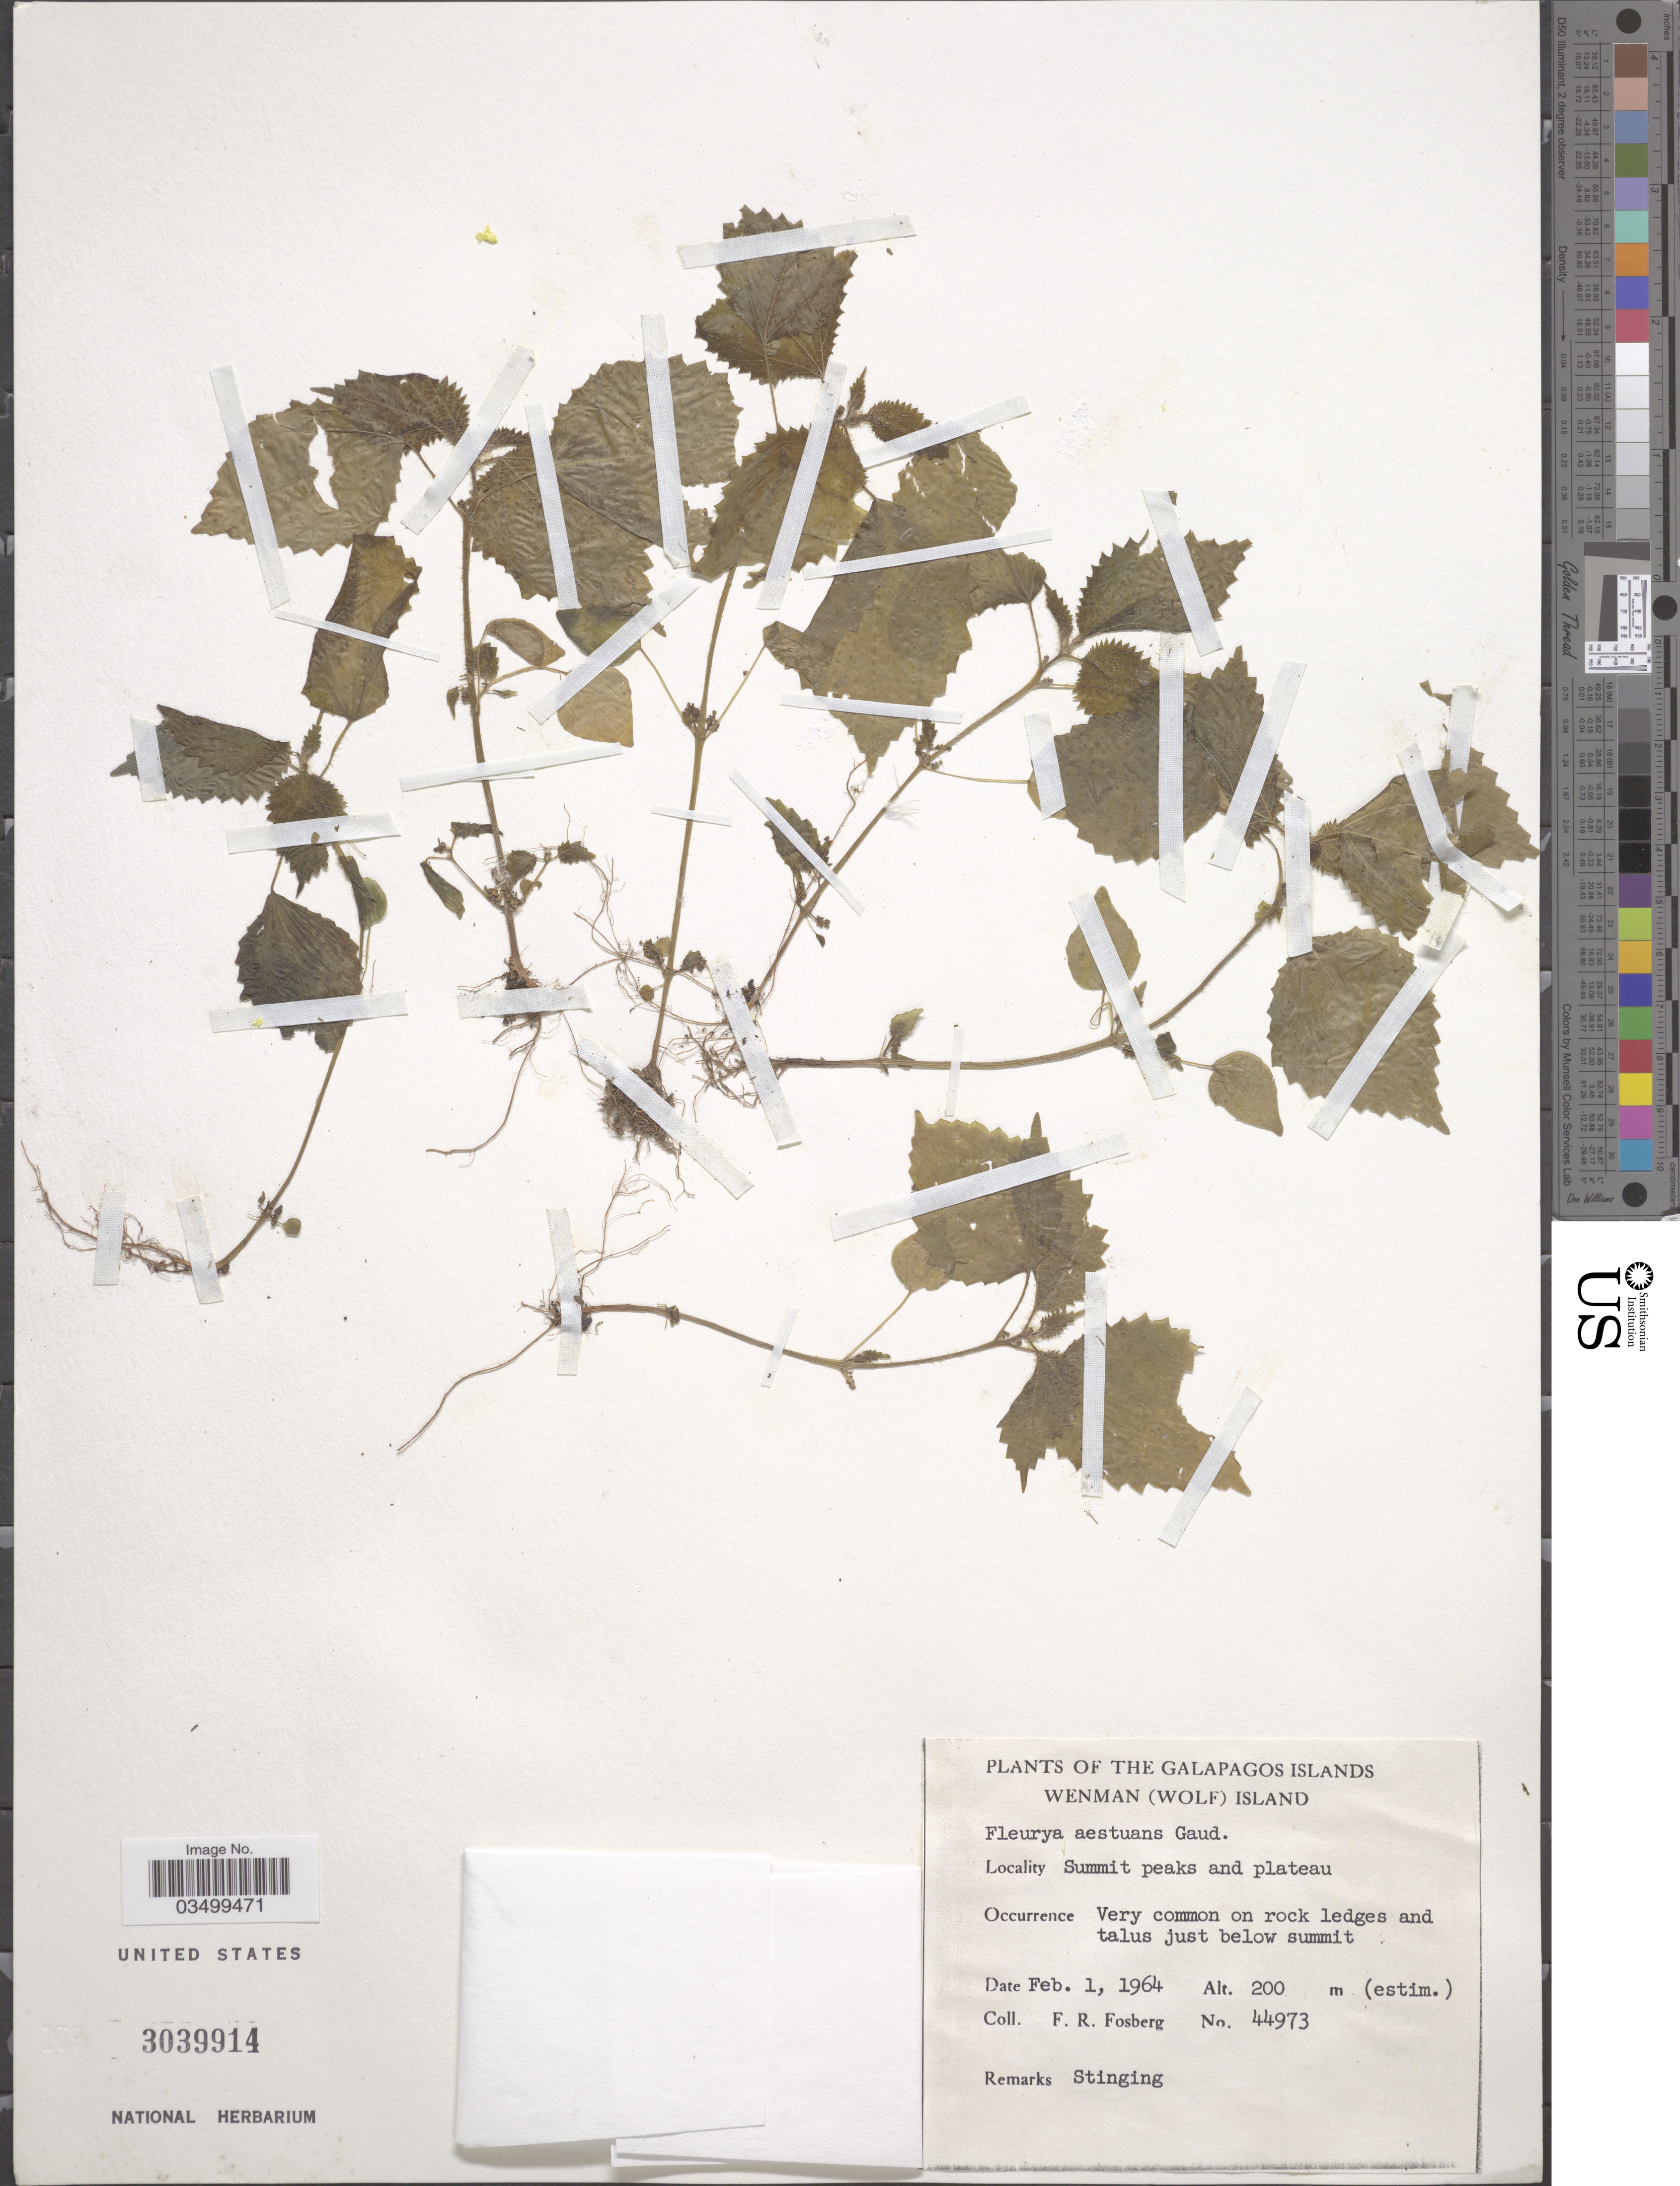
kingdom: Plantae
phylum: Tracheophyta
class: Magnoliopsida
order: Rosales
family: Urticaceae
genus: Laportea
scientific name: Laportea aestuans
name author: (L.) Chew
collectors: F. R. Fosberg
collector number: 44973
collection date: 1964-02-01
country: Ecuador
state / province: Colón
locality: Galapagos Islands. Wenman (Wolf) Island. Summit peaks and plateau.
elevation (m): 200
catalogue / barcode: US 3039914